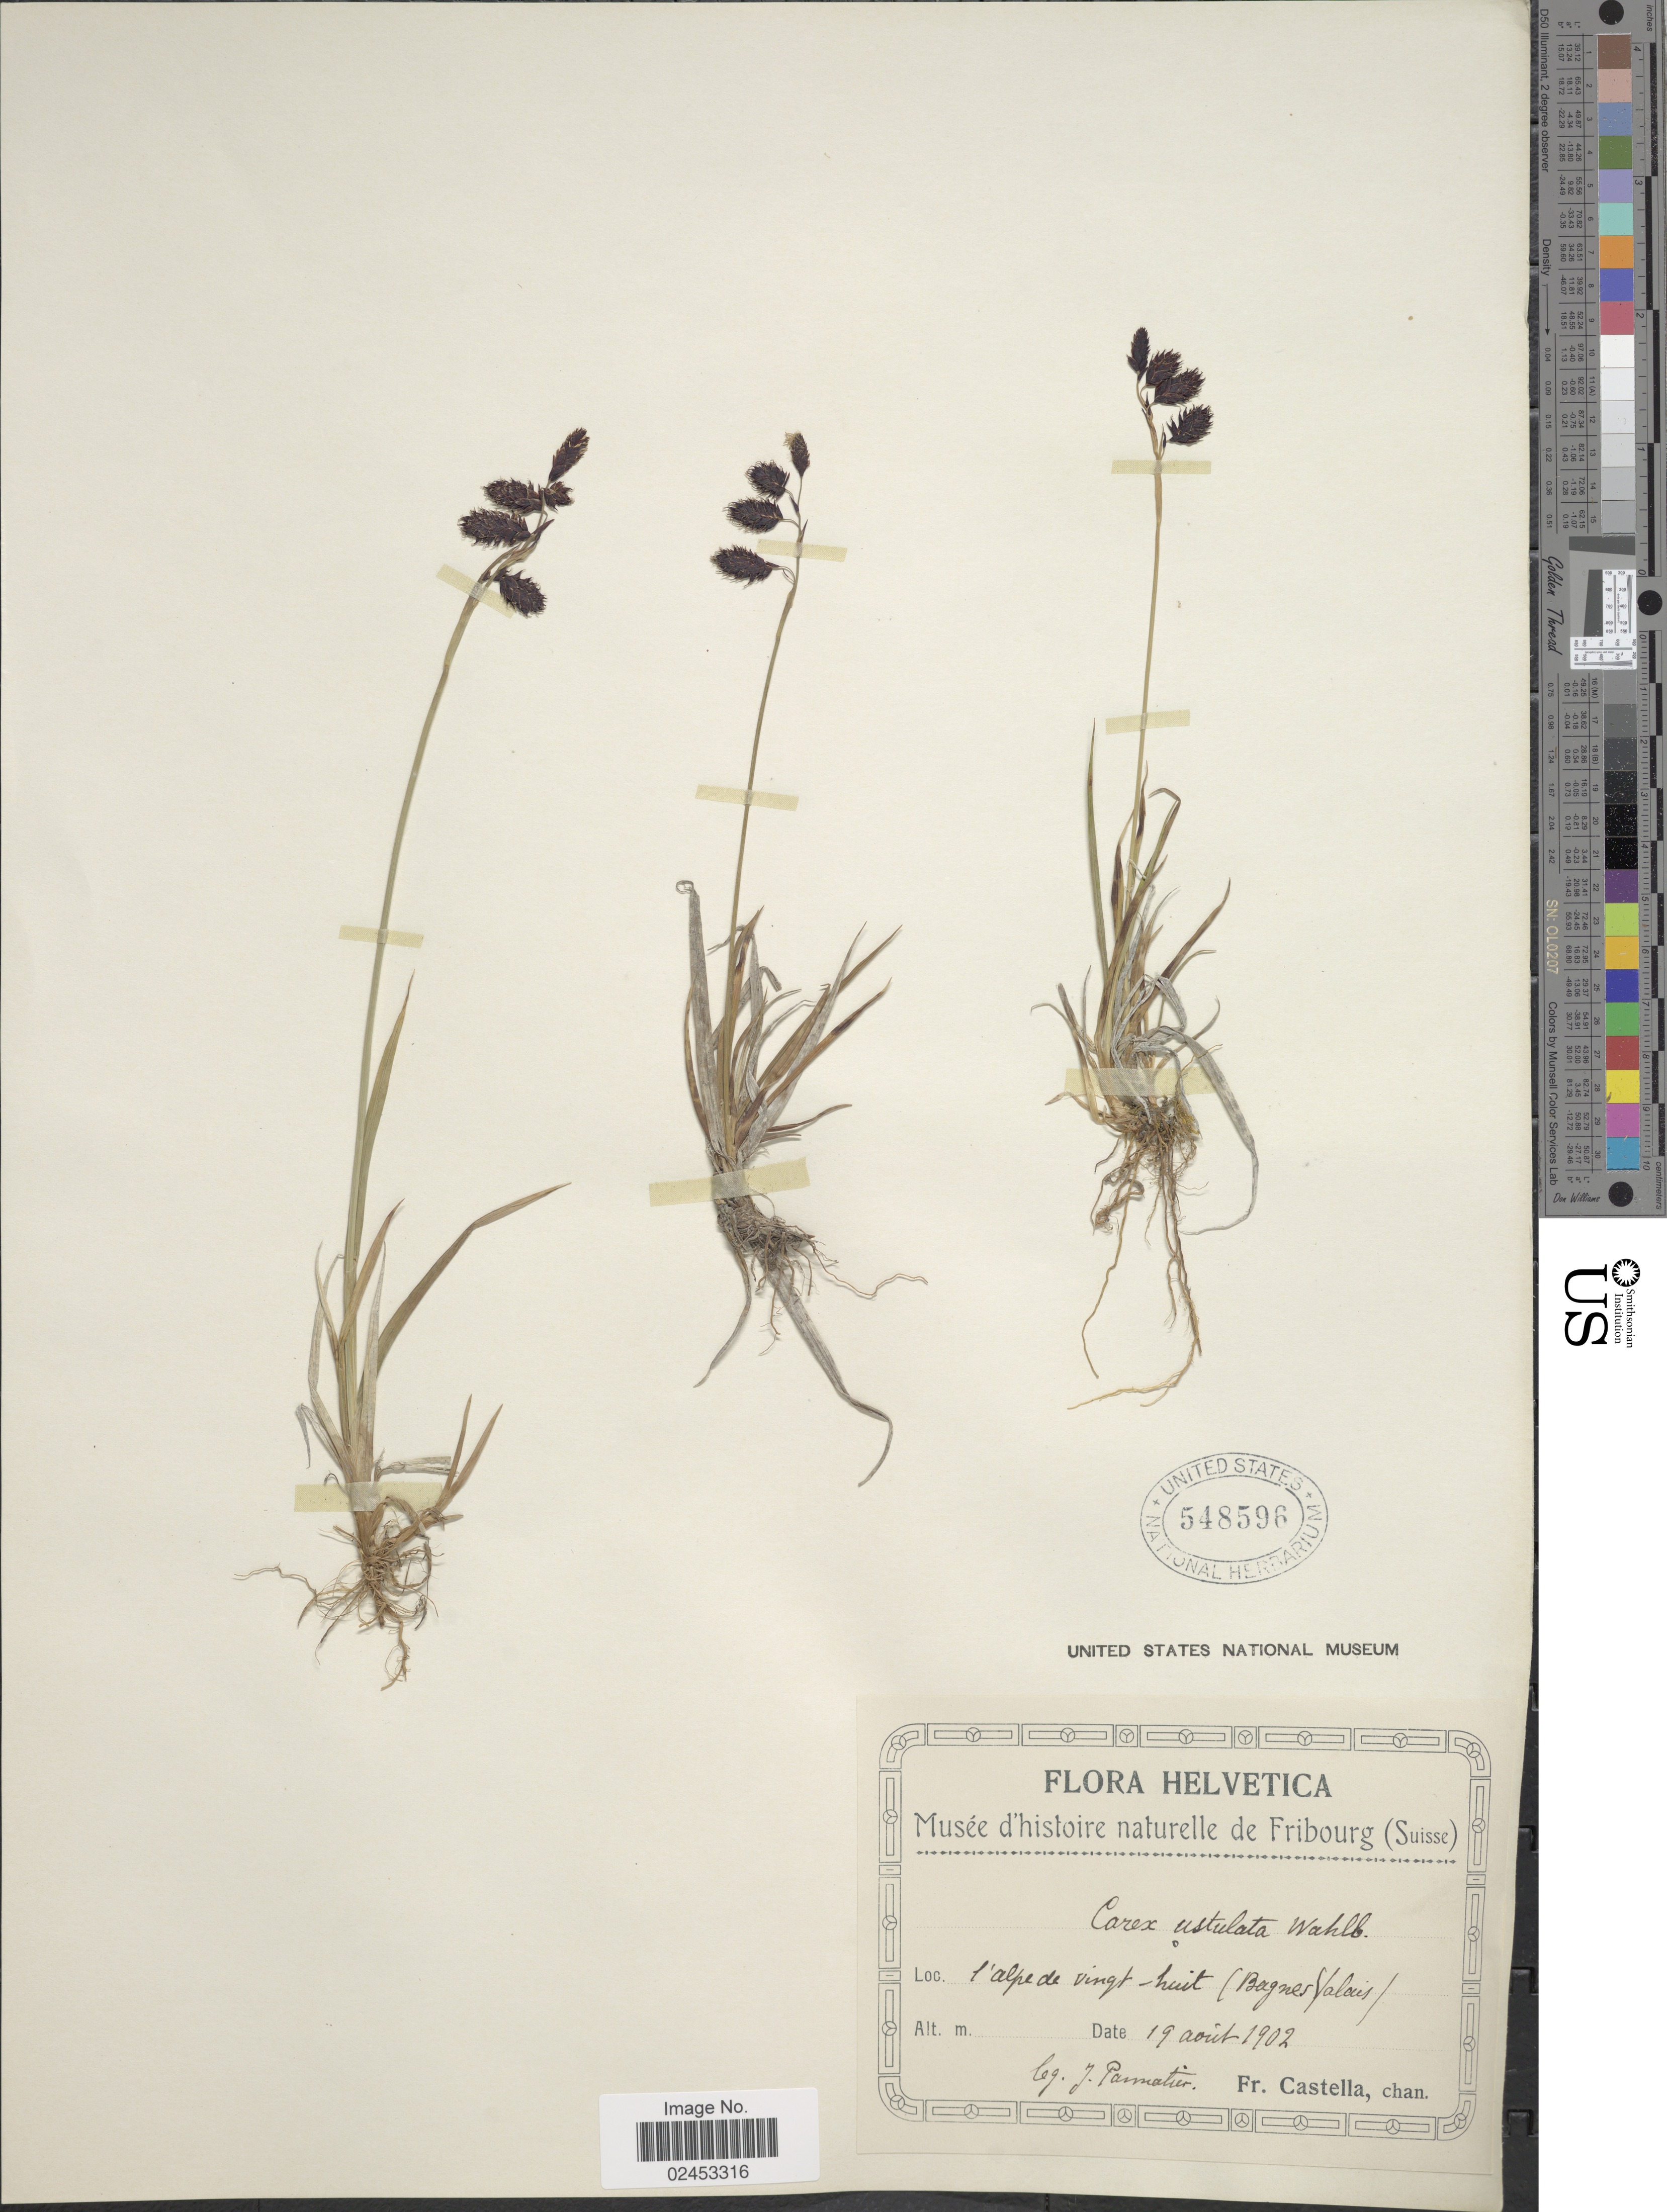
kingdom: Plantae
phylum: Tracheophyta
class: Liliopsida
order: Poales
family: Cyperaceae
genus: Carex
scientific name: Carex atrofusca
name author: Schkuhr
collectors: J. Pannatier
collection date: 1902-08-19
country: Switzerland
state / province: Valais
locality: Helvetica, l'Alpede vingt-huit (Bagnes Valais).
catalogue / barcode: US 548596